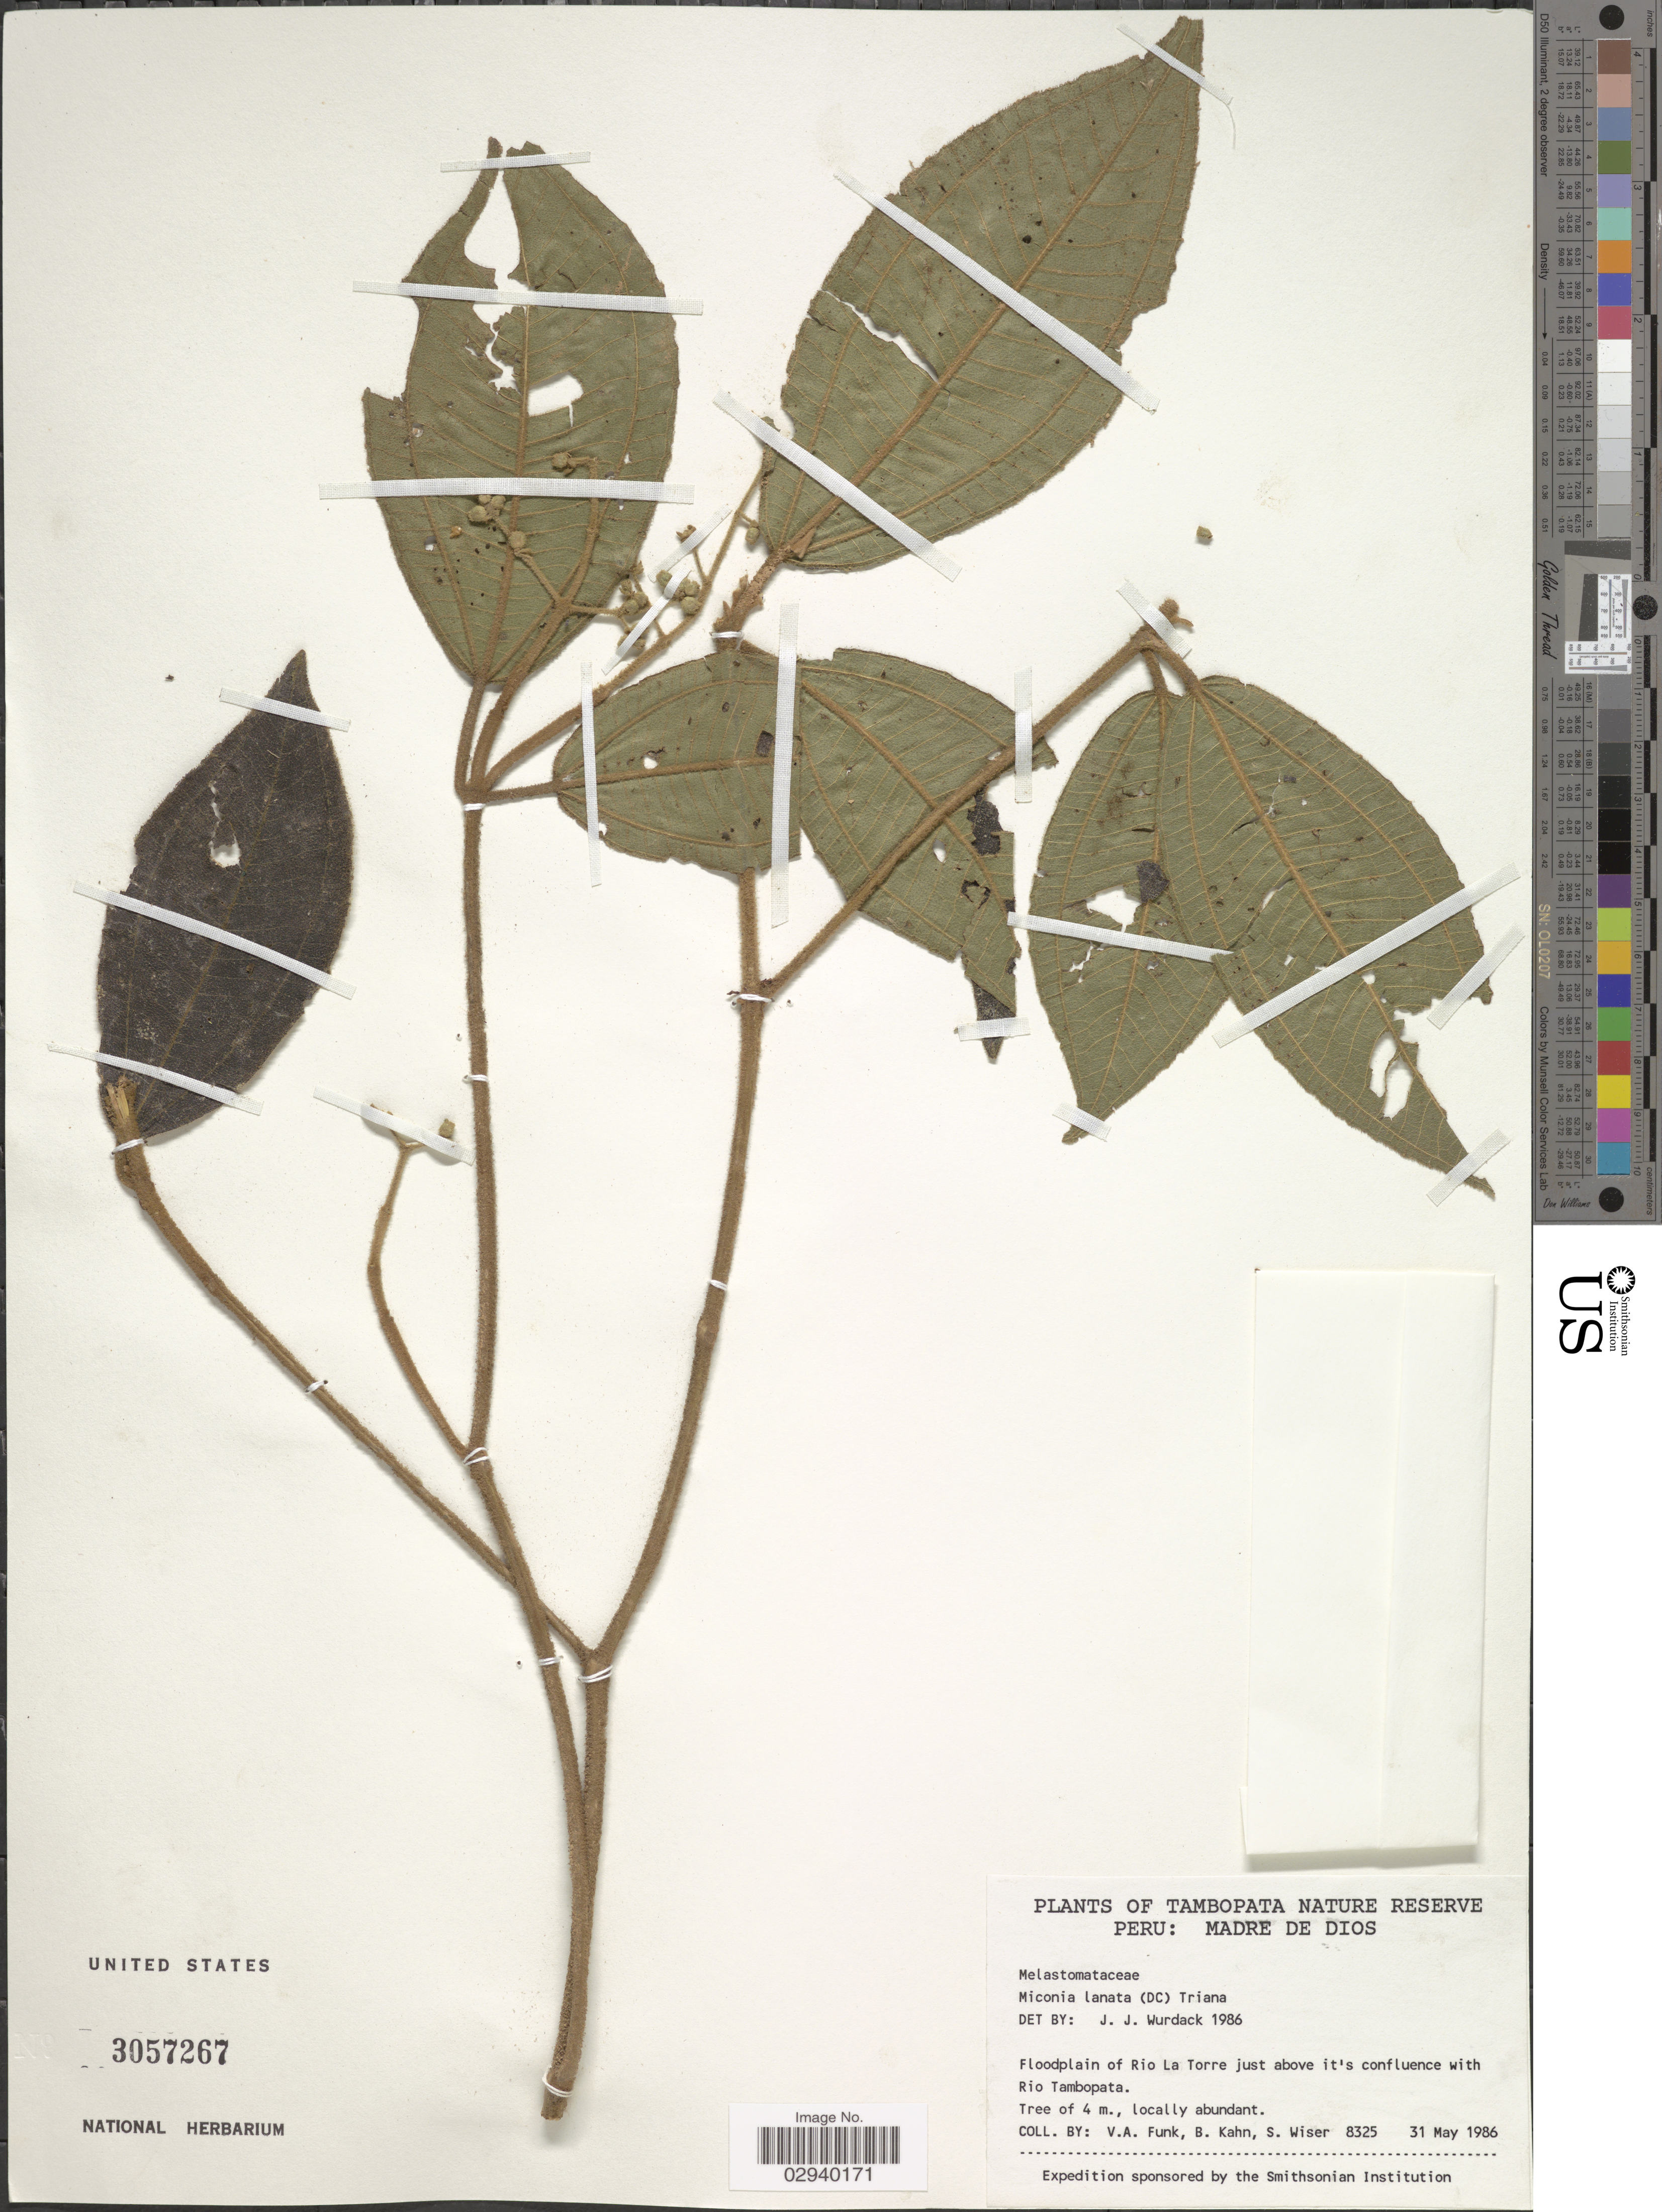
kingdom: Plantae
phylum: Tracheophyta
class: Magnoliopsida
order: Myrtales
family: Melastomataceae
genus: Miconia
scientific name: Miconia lanata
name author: (DC.) Triana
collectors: V. Funk, B. Kahn & S. Wiser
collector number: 8325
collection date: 1986-05-31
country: Peru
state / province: Madre de Dios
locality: Floodplain of Rio La Torre just above it's confluence with Rio Tambopata.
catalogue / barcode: US 3057267